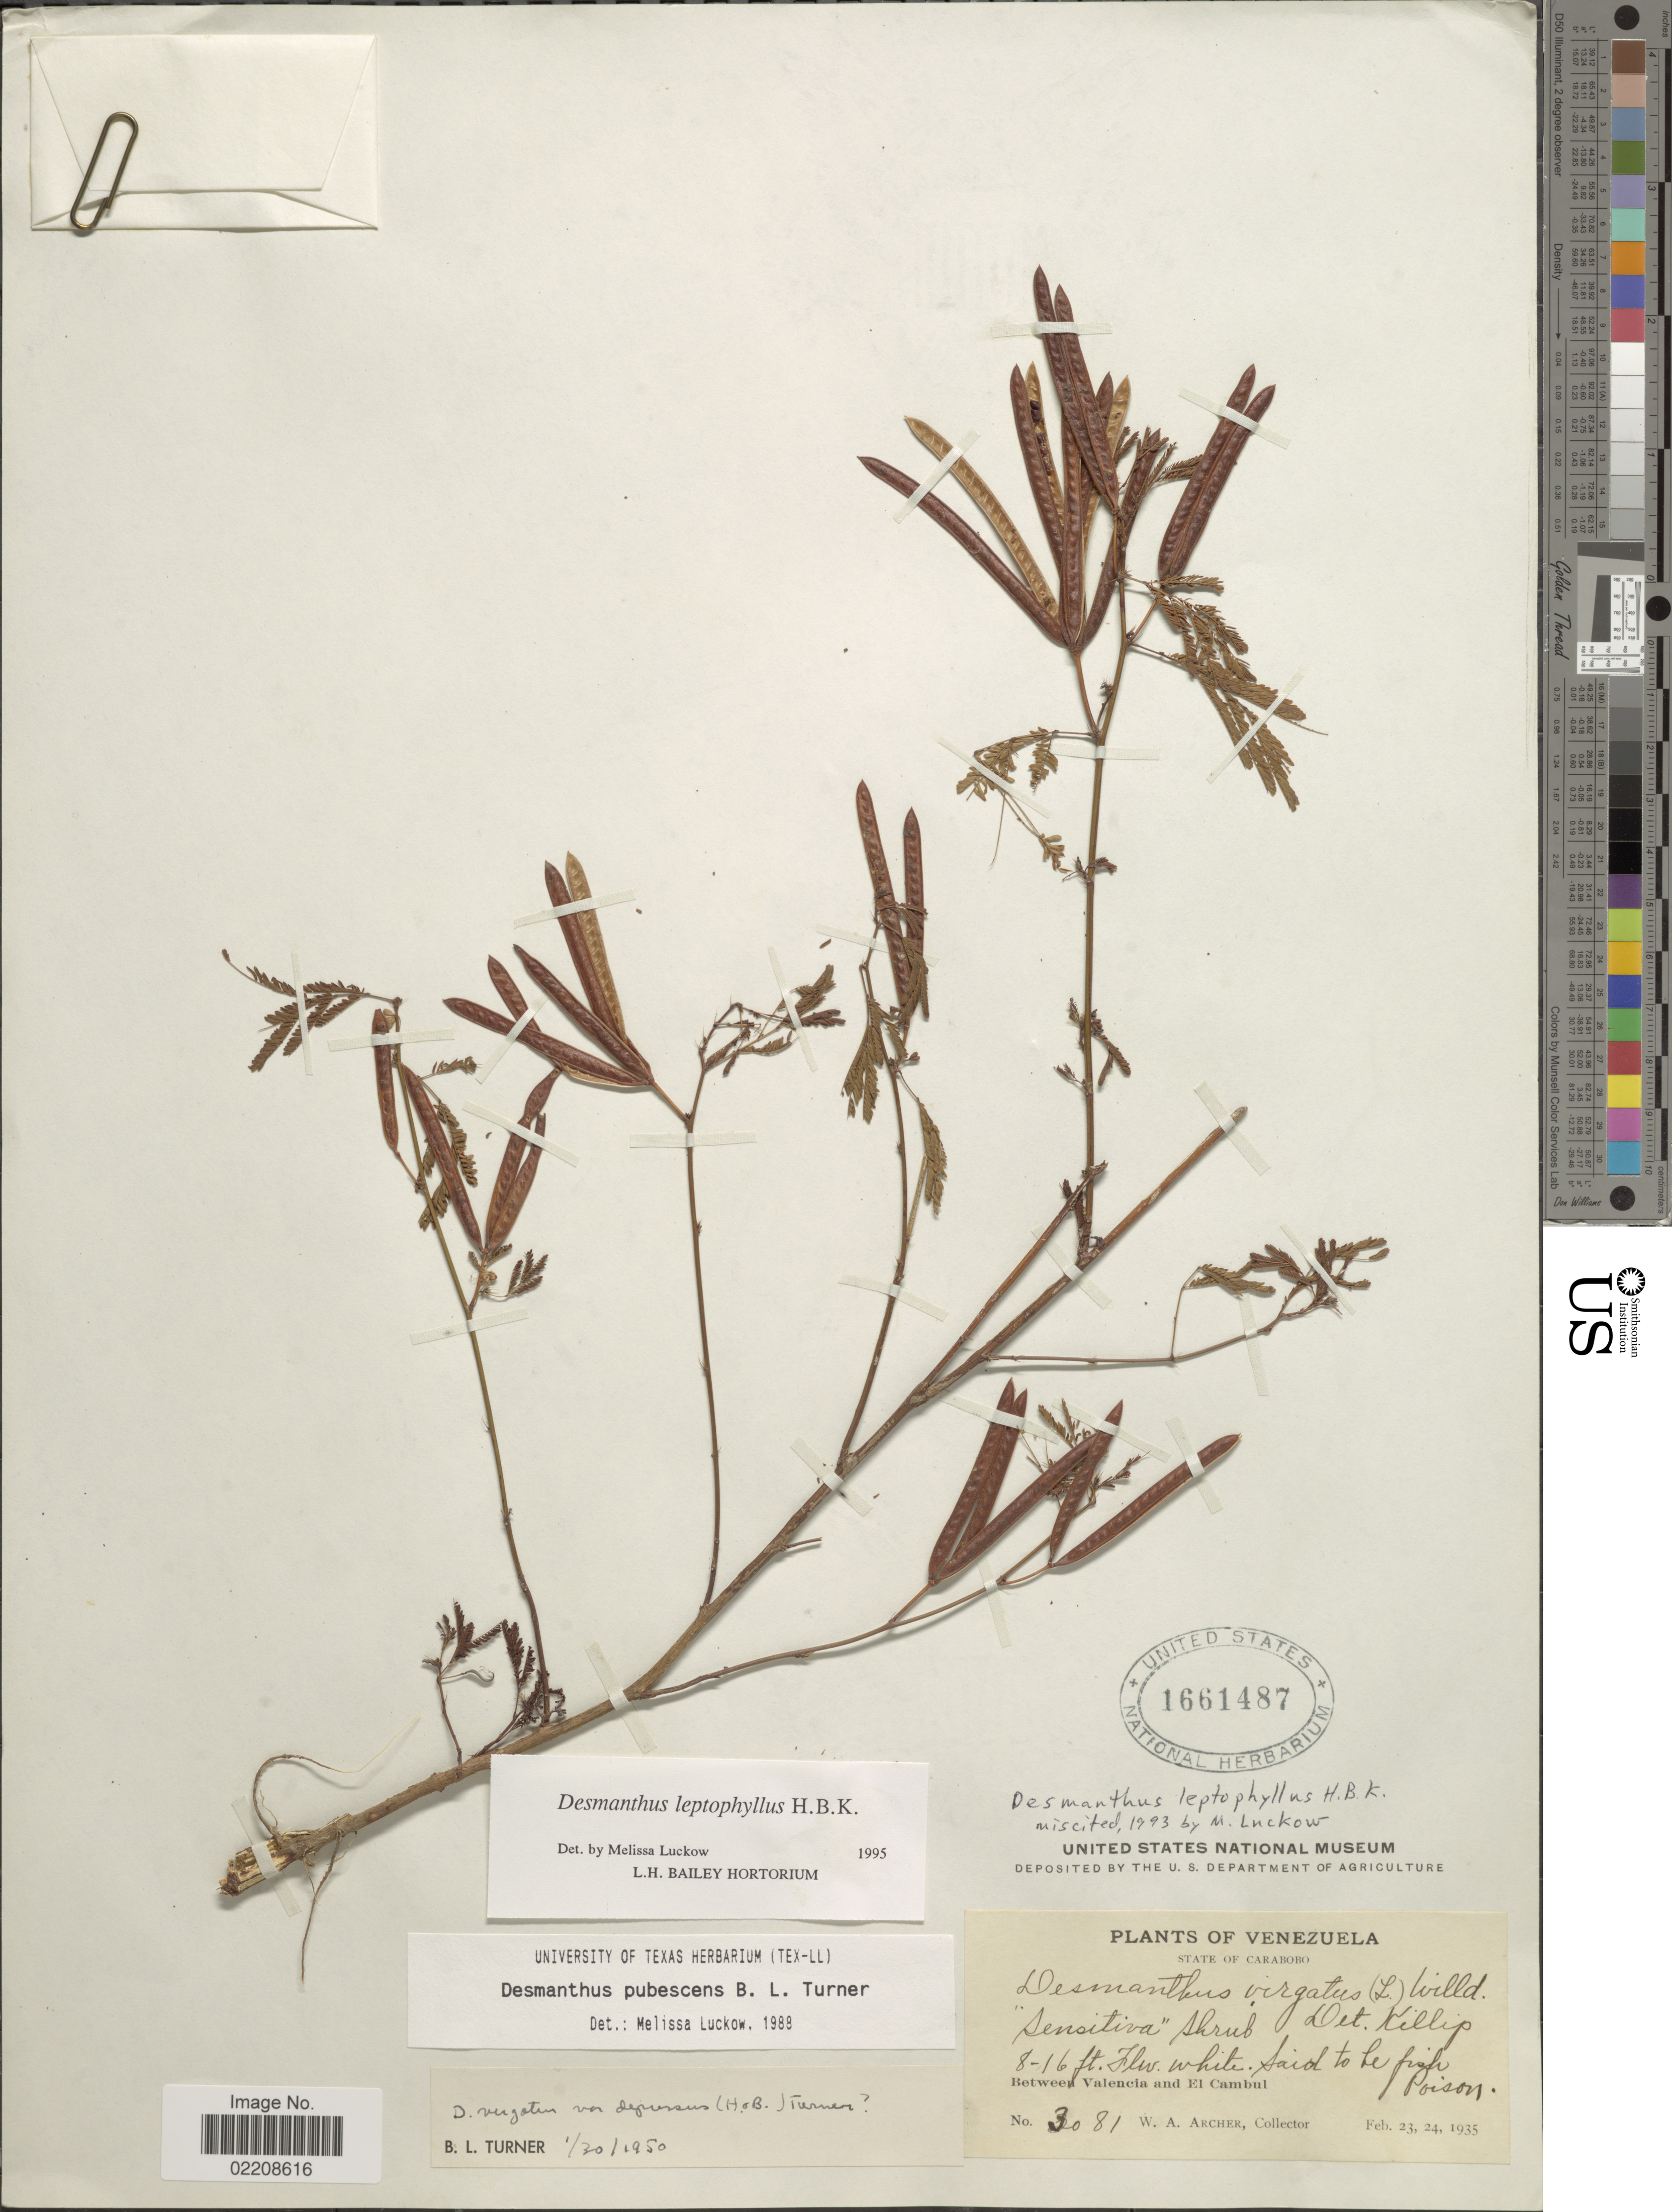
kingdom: Plantae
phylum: Tracheophyta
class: Magnoliopsida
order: Fabales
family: Fabaceae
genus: Desmanthus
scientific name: Desmanthus leptophyllus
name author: Kunth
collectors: W. A. Archer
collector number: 3081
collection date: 1935-02-23/1935-02-24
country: Venezuela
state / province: Carabobo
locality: State of Carabobo. Between Valencia and El Cambul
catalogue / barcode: US 1661487